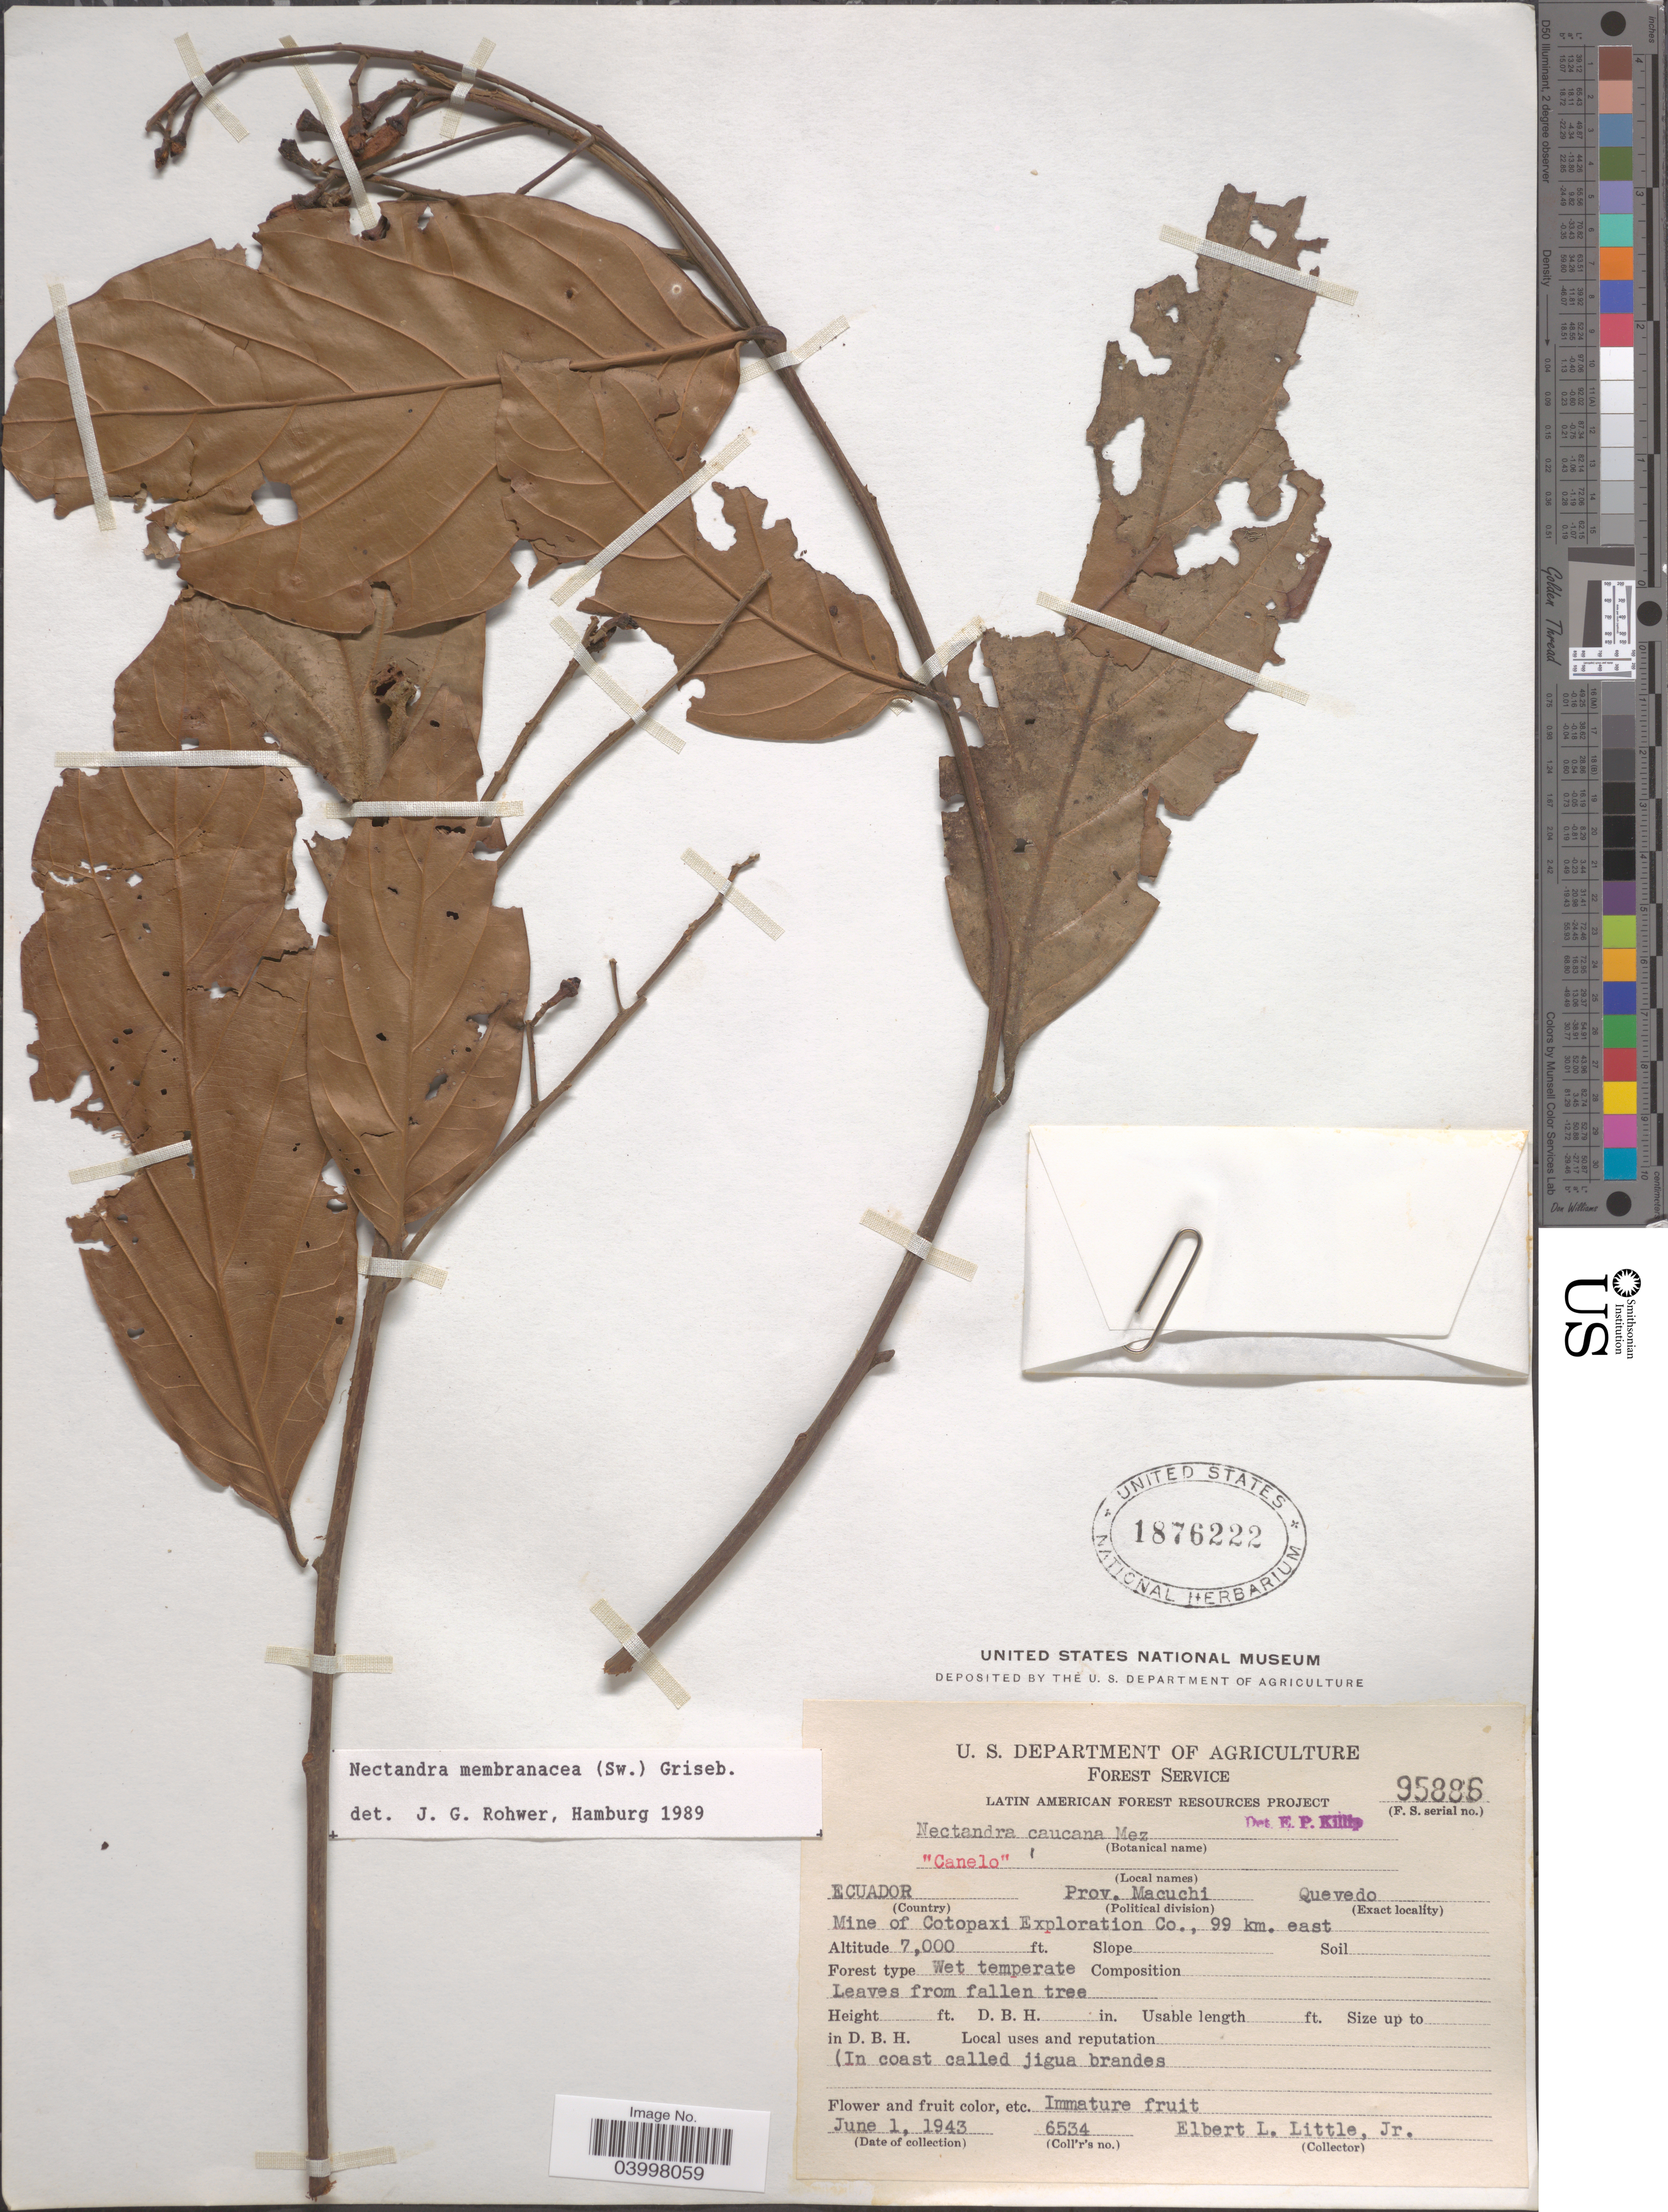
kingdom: Plantae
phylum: Tracheophyta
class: Magnoliopsida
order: Laurales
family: Lauraceae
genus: Nectandra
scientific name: Nectandra membranacea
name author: (Sw.) Griseb.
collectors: E. L. Little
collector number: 6534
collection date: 1943-06-01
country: Ecuador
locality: Prov. Macuchi Quevedo. Mine of Cotopaxi Exploration Co., 99 km. east.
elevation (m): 2134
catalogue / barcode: US 1876222